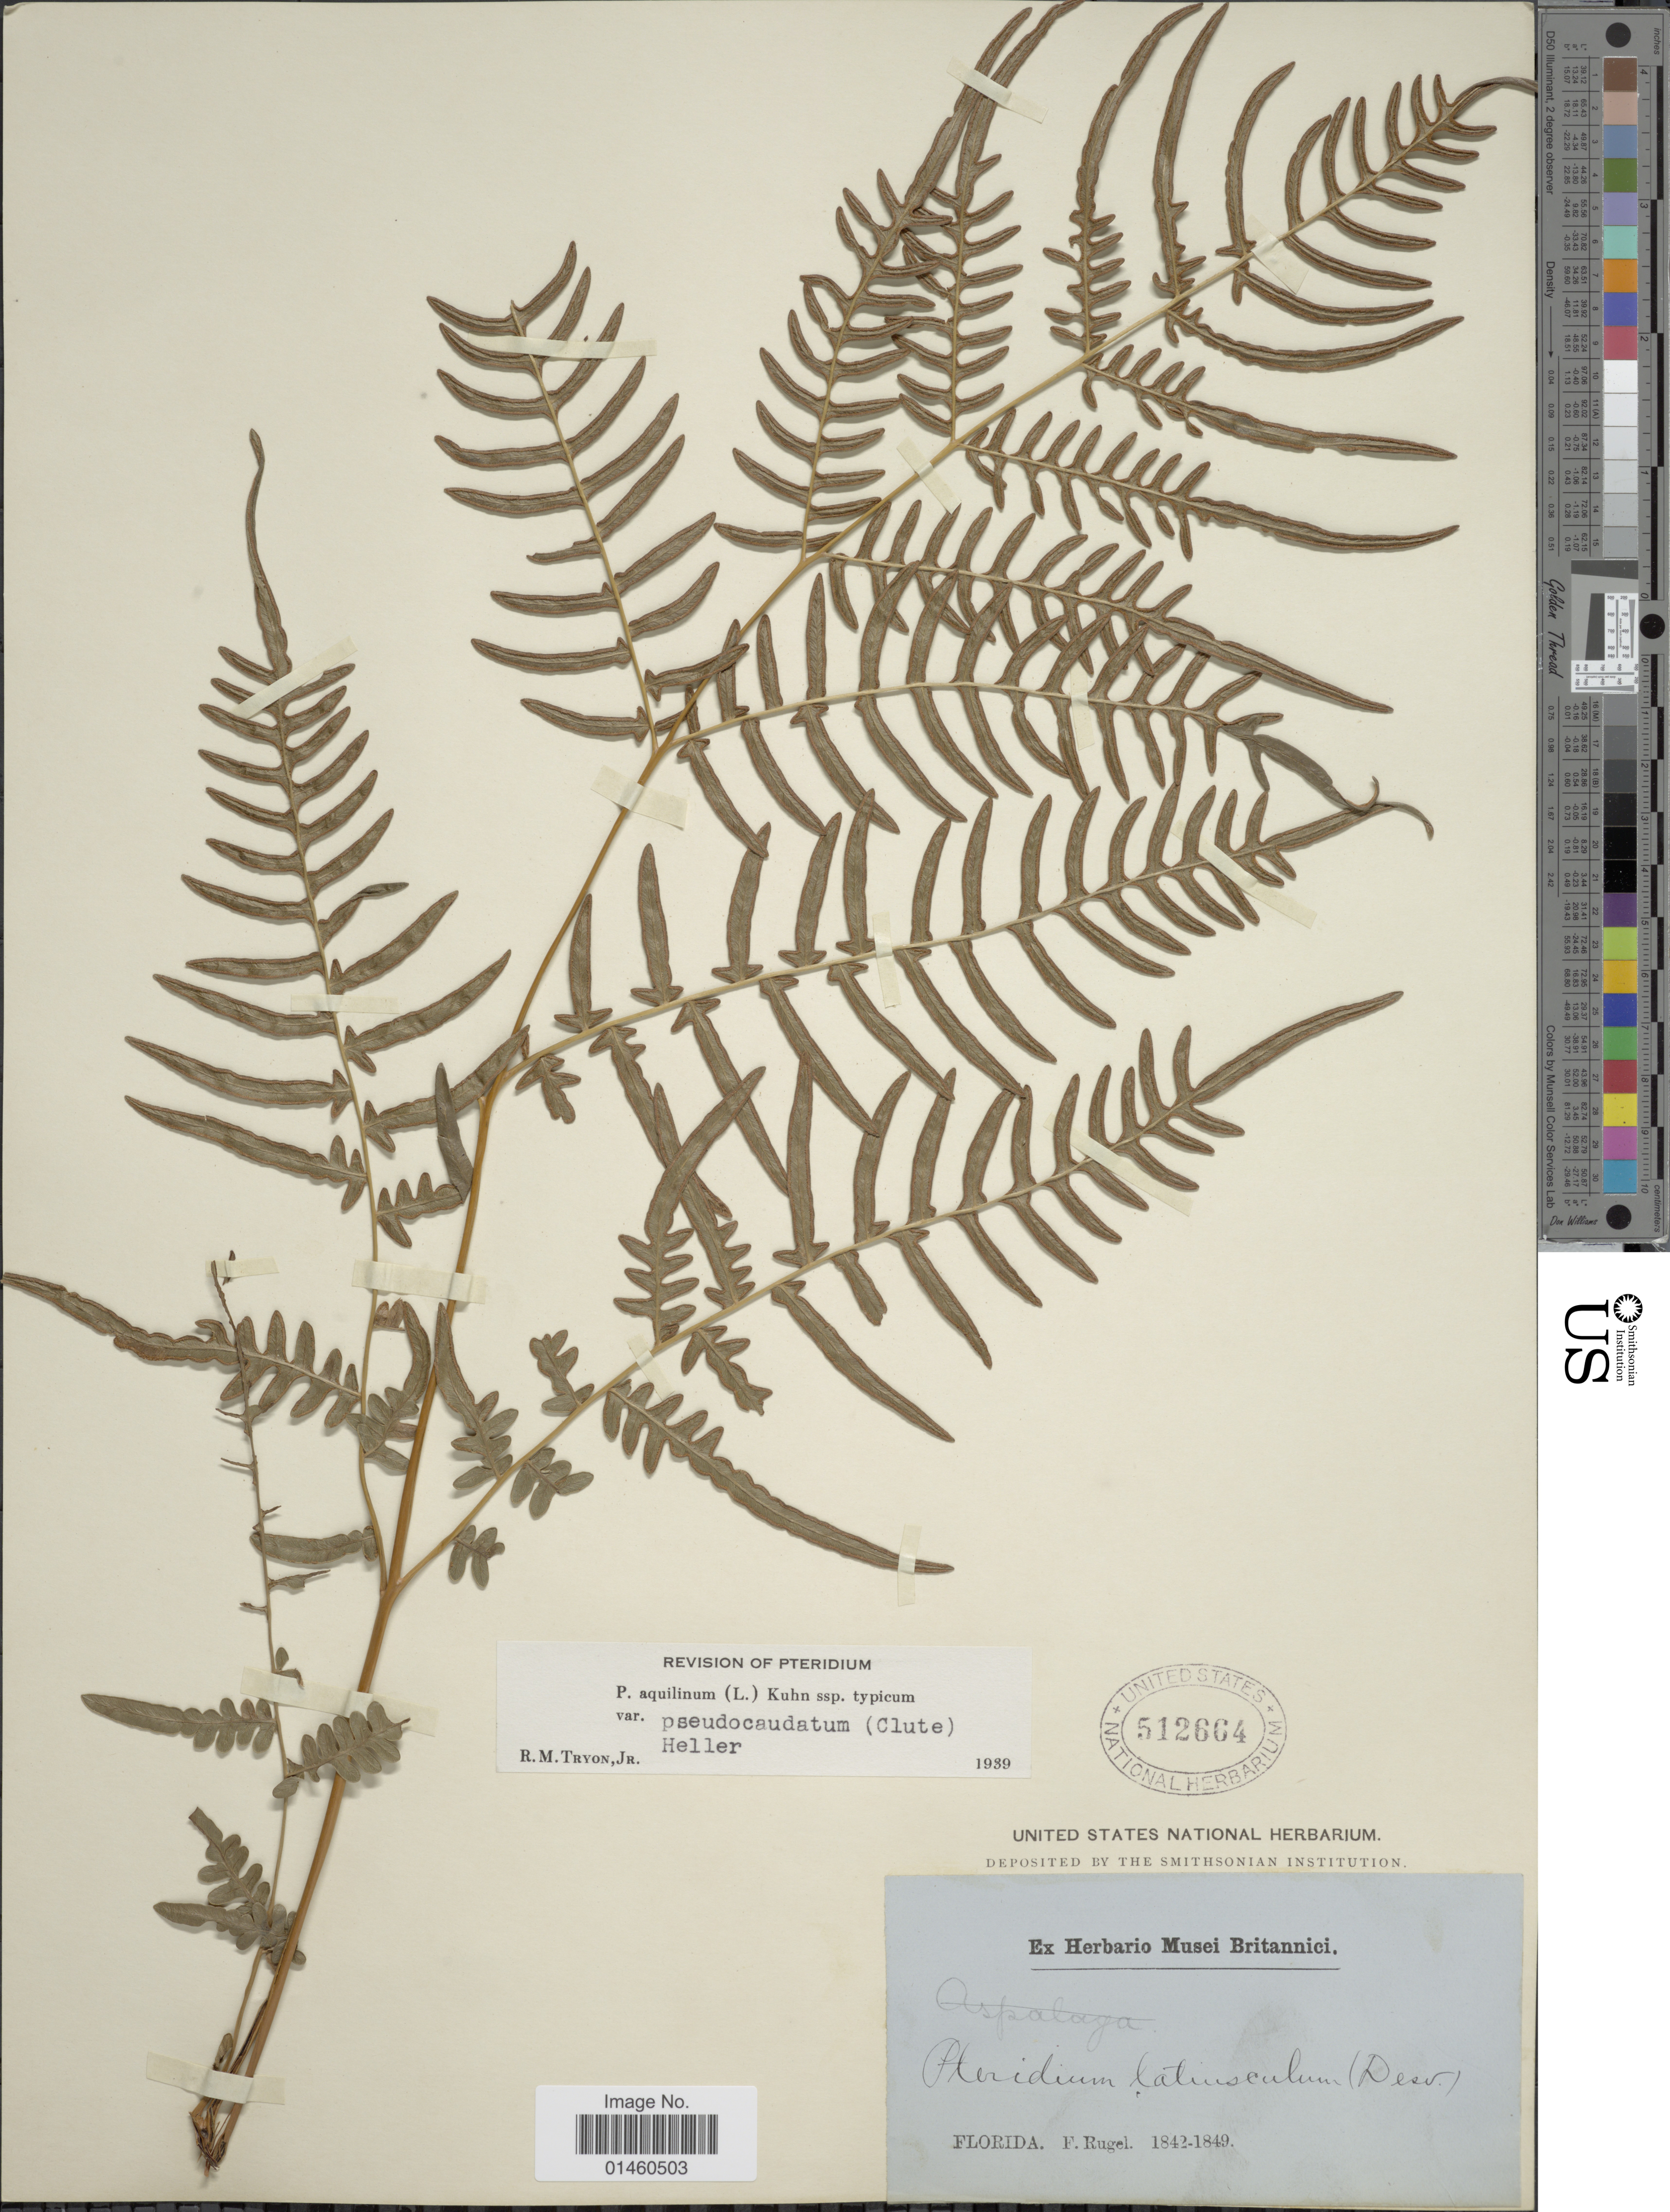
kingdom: Plantae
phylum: Tracheophyta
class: Polypodiopsida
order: Polypodiales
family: Dennstaedtiaceae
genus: Pteridium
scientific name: Pteridium aquilinum var. pseudocaudatum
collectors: F. Rugel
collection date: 1842/1849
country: United States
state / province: Florida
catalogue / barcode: US 512664